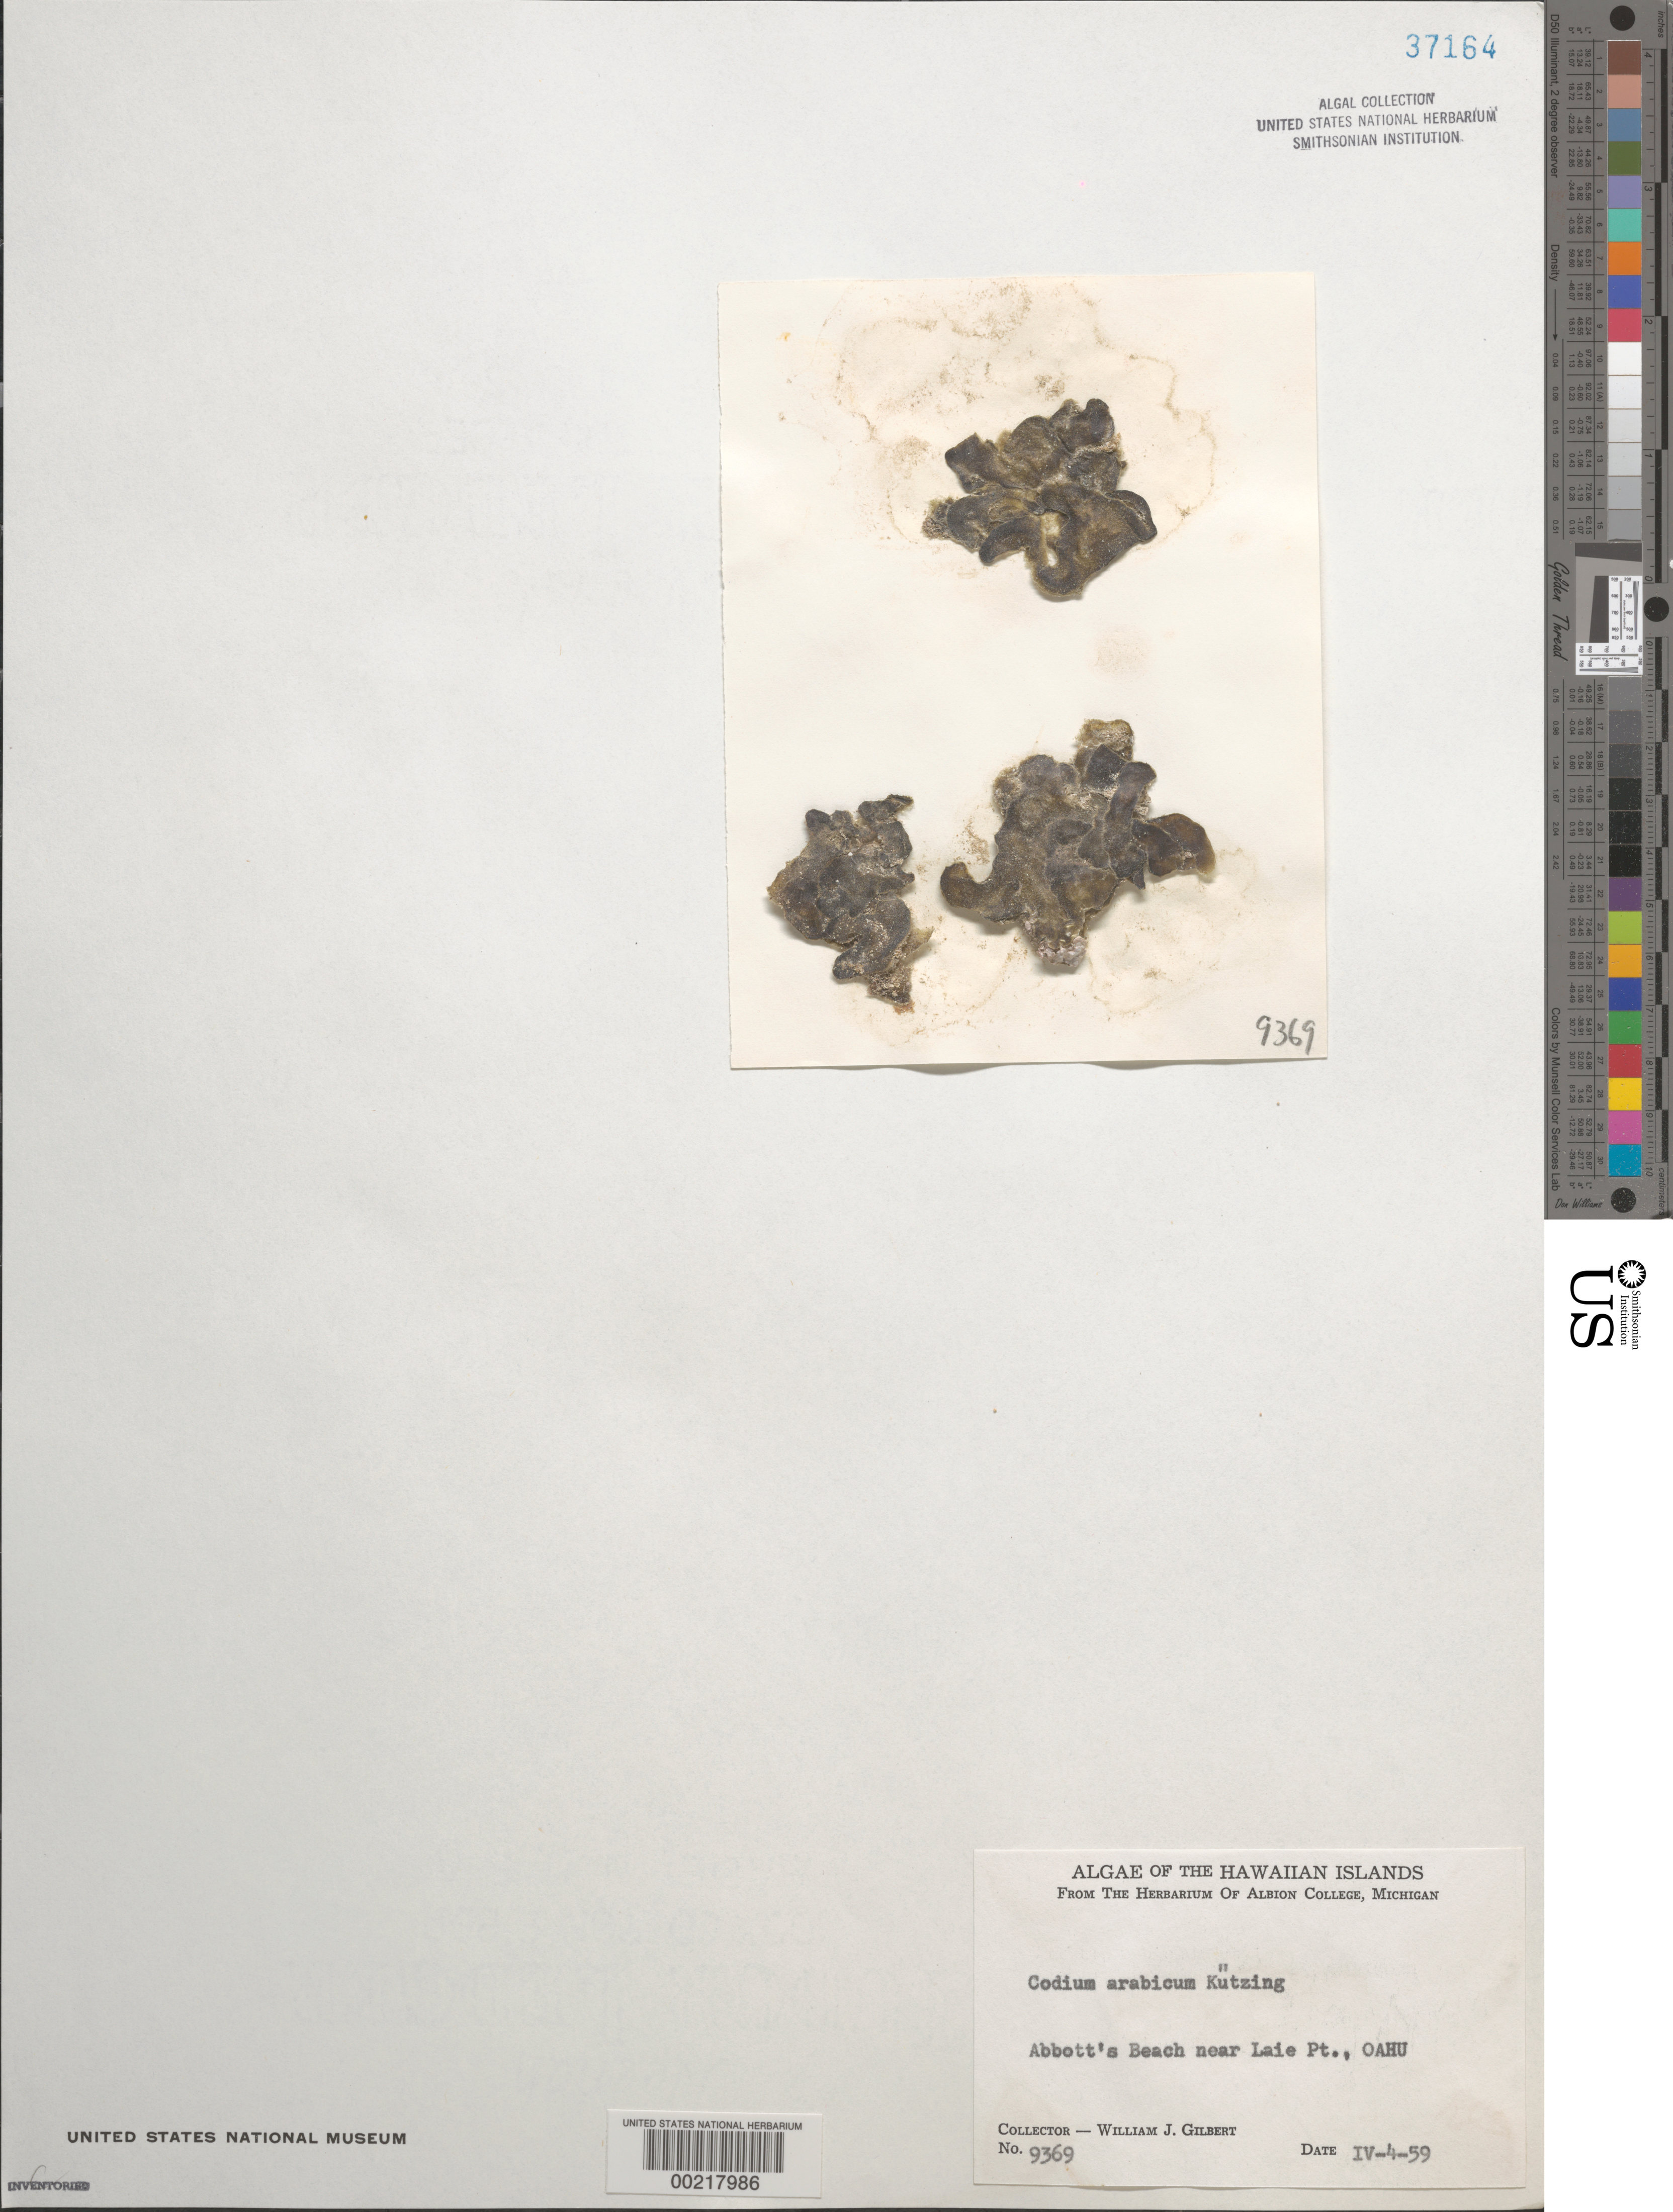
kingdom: Plantae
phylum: Chlorophyta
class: Ulvophyceae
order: Bryopsidales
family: Codiaceae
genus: Codium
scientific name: Codium arabicum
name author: Kütz.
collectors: W. J. Gilbert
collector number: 9369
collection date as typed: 04 Apr 1959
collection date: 1959-04-04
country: United States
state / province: Hawaii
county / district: Honolulu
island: Oahu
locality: Abbott's Beach near Laie Point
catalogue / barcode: US 37164